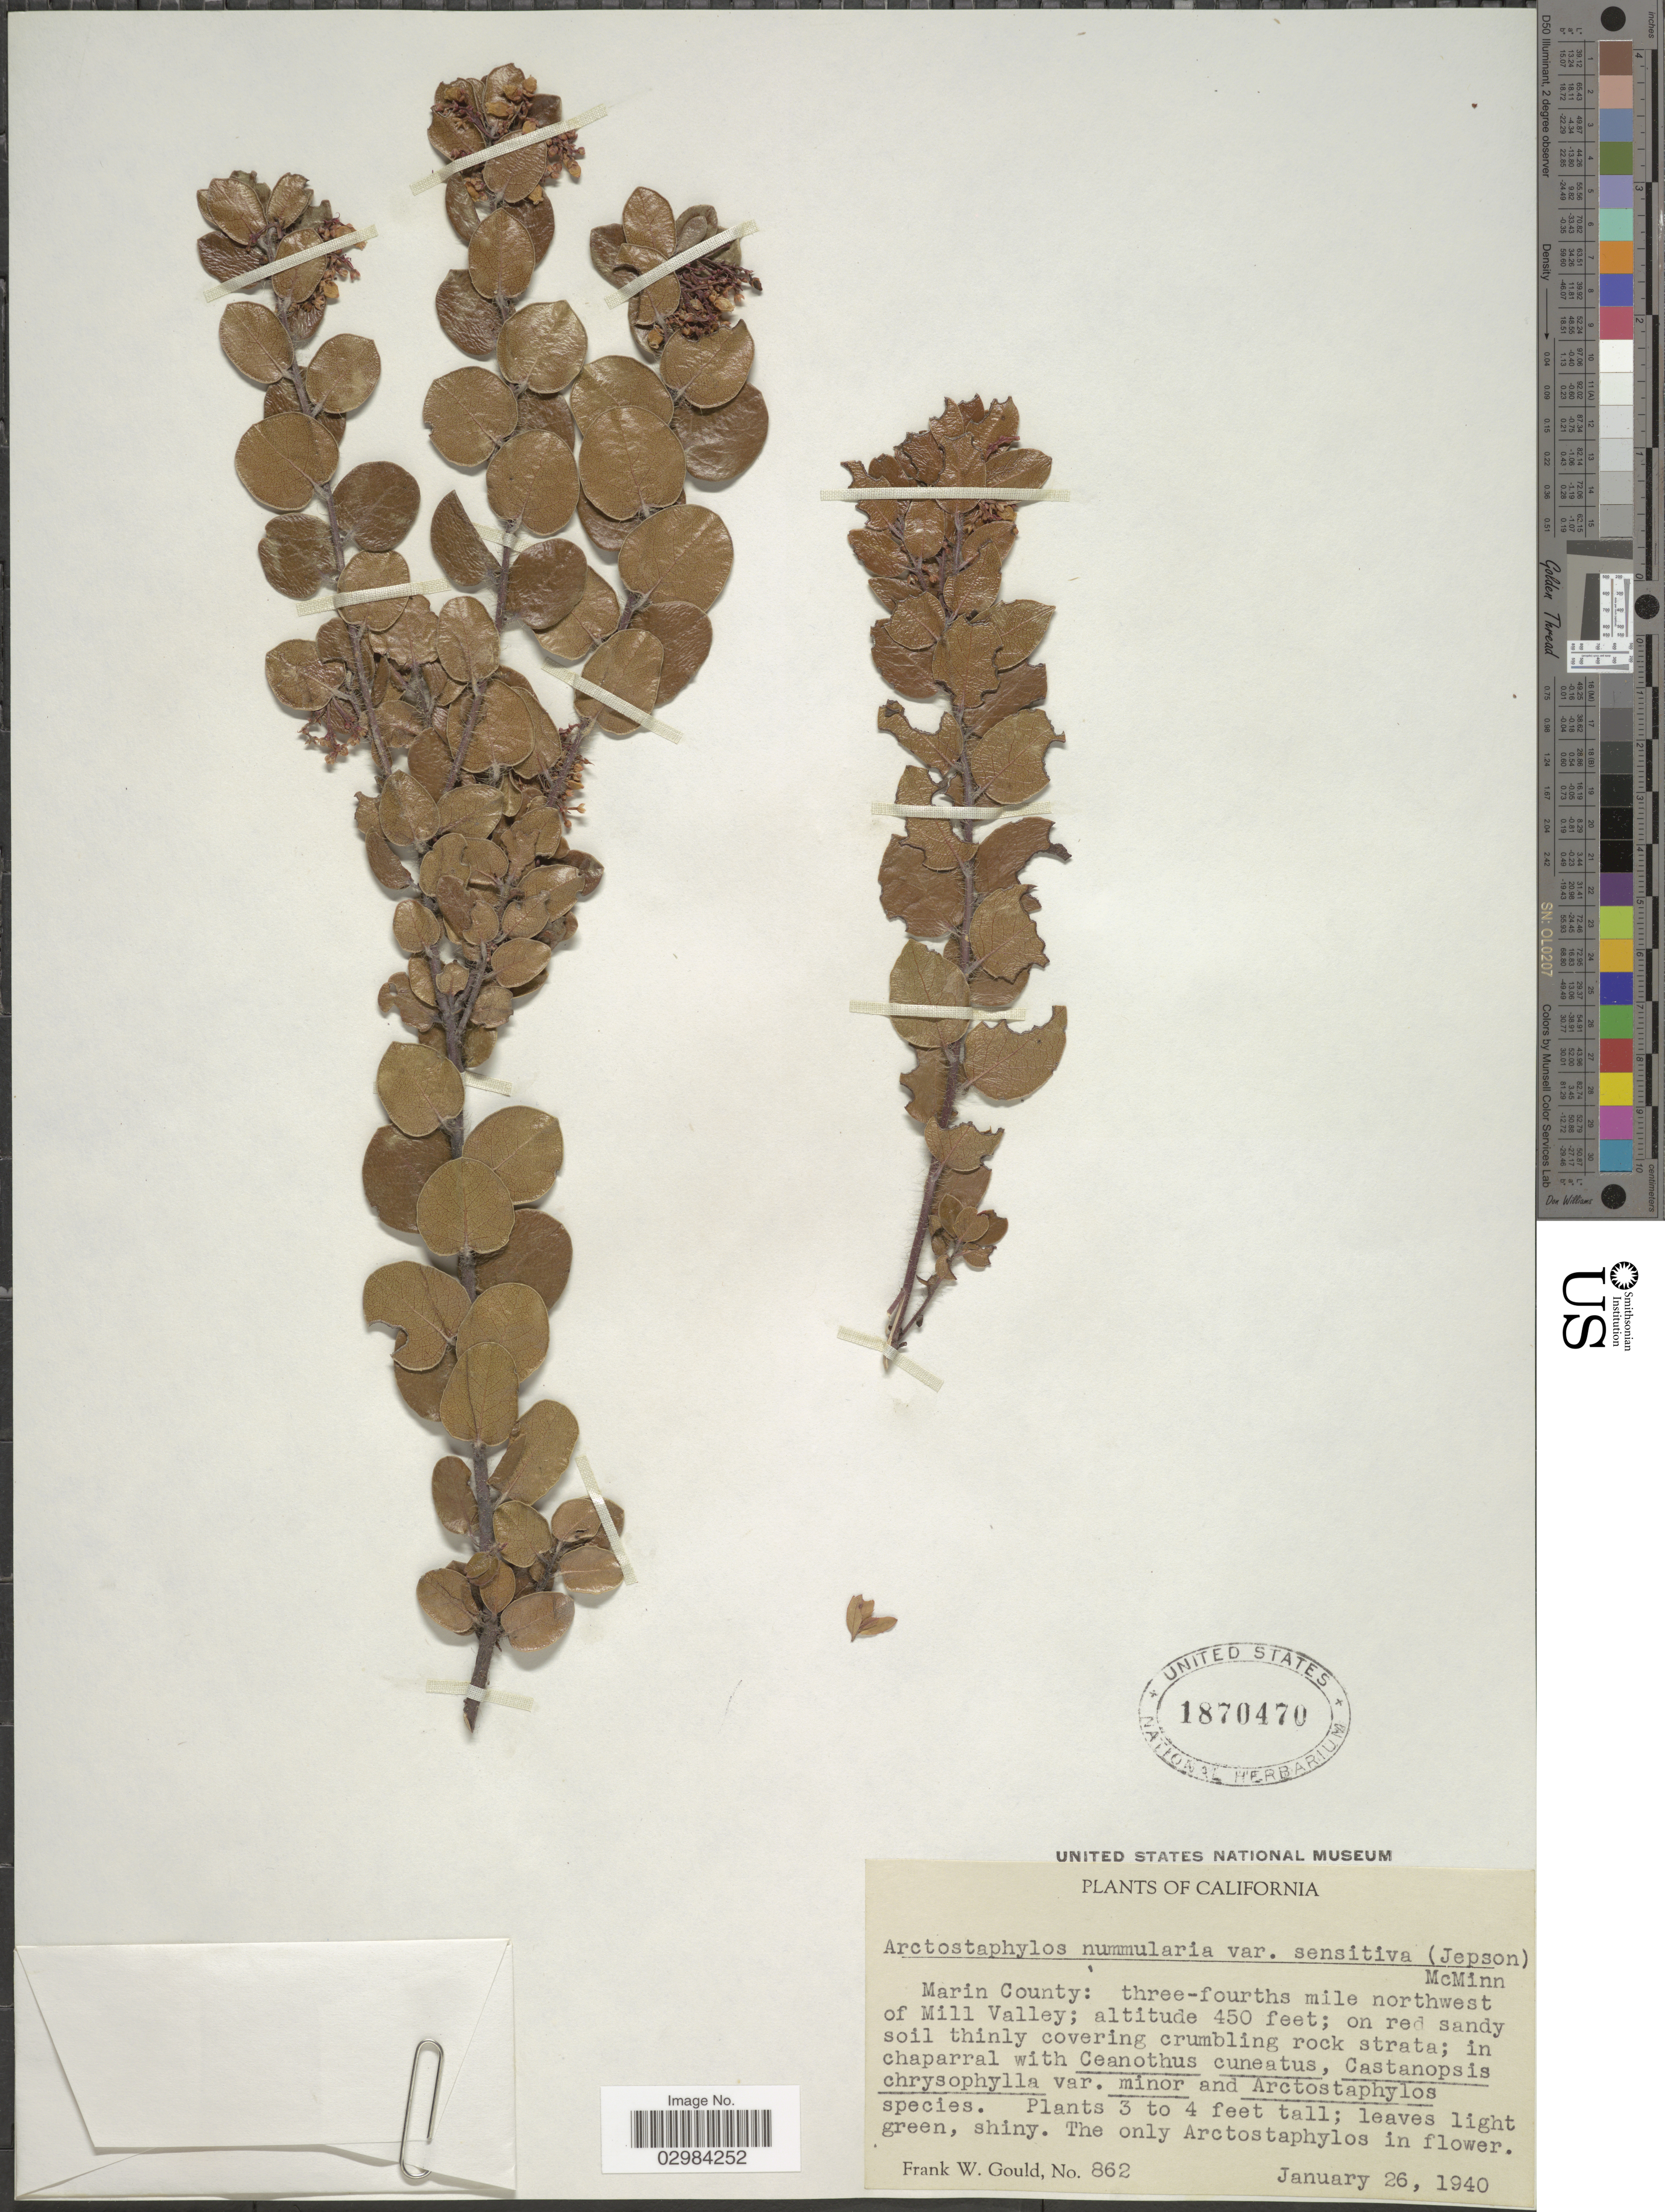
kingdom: Plantae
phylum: Tracheophyta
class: Magnoliopsida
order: Ericales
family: Ericaceae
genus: Arctostaphylos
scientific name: Arctostaphylos nummularia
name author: A. Gray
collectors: F. W. Gould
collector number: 862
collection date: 1940-01-26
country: United States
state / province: California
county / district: Marin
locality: Marin County: three-fourths mile northwest of Mill Valley.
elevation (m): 137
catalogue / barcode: US 1870470